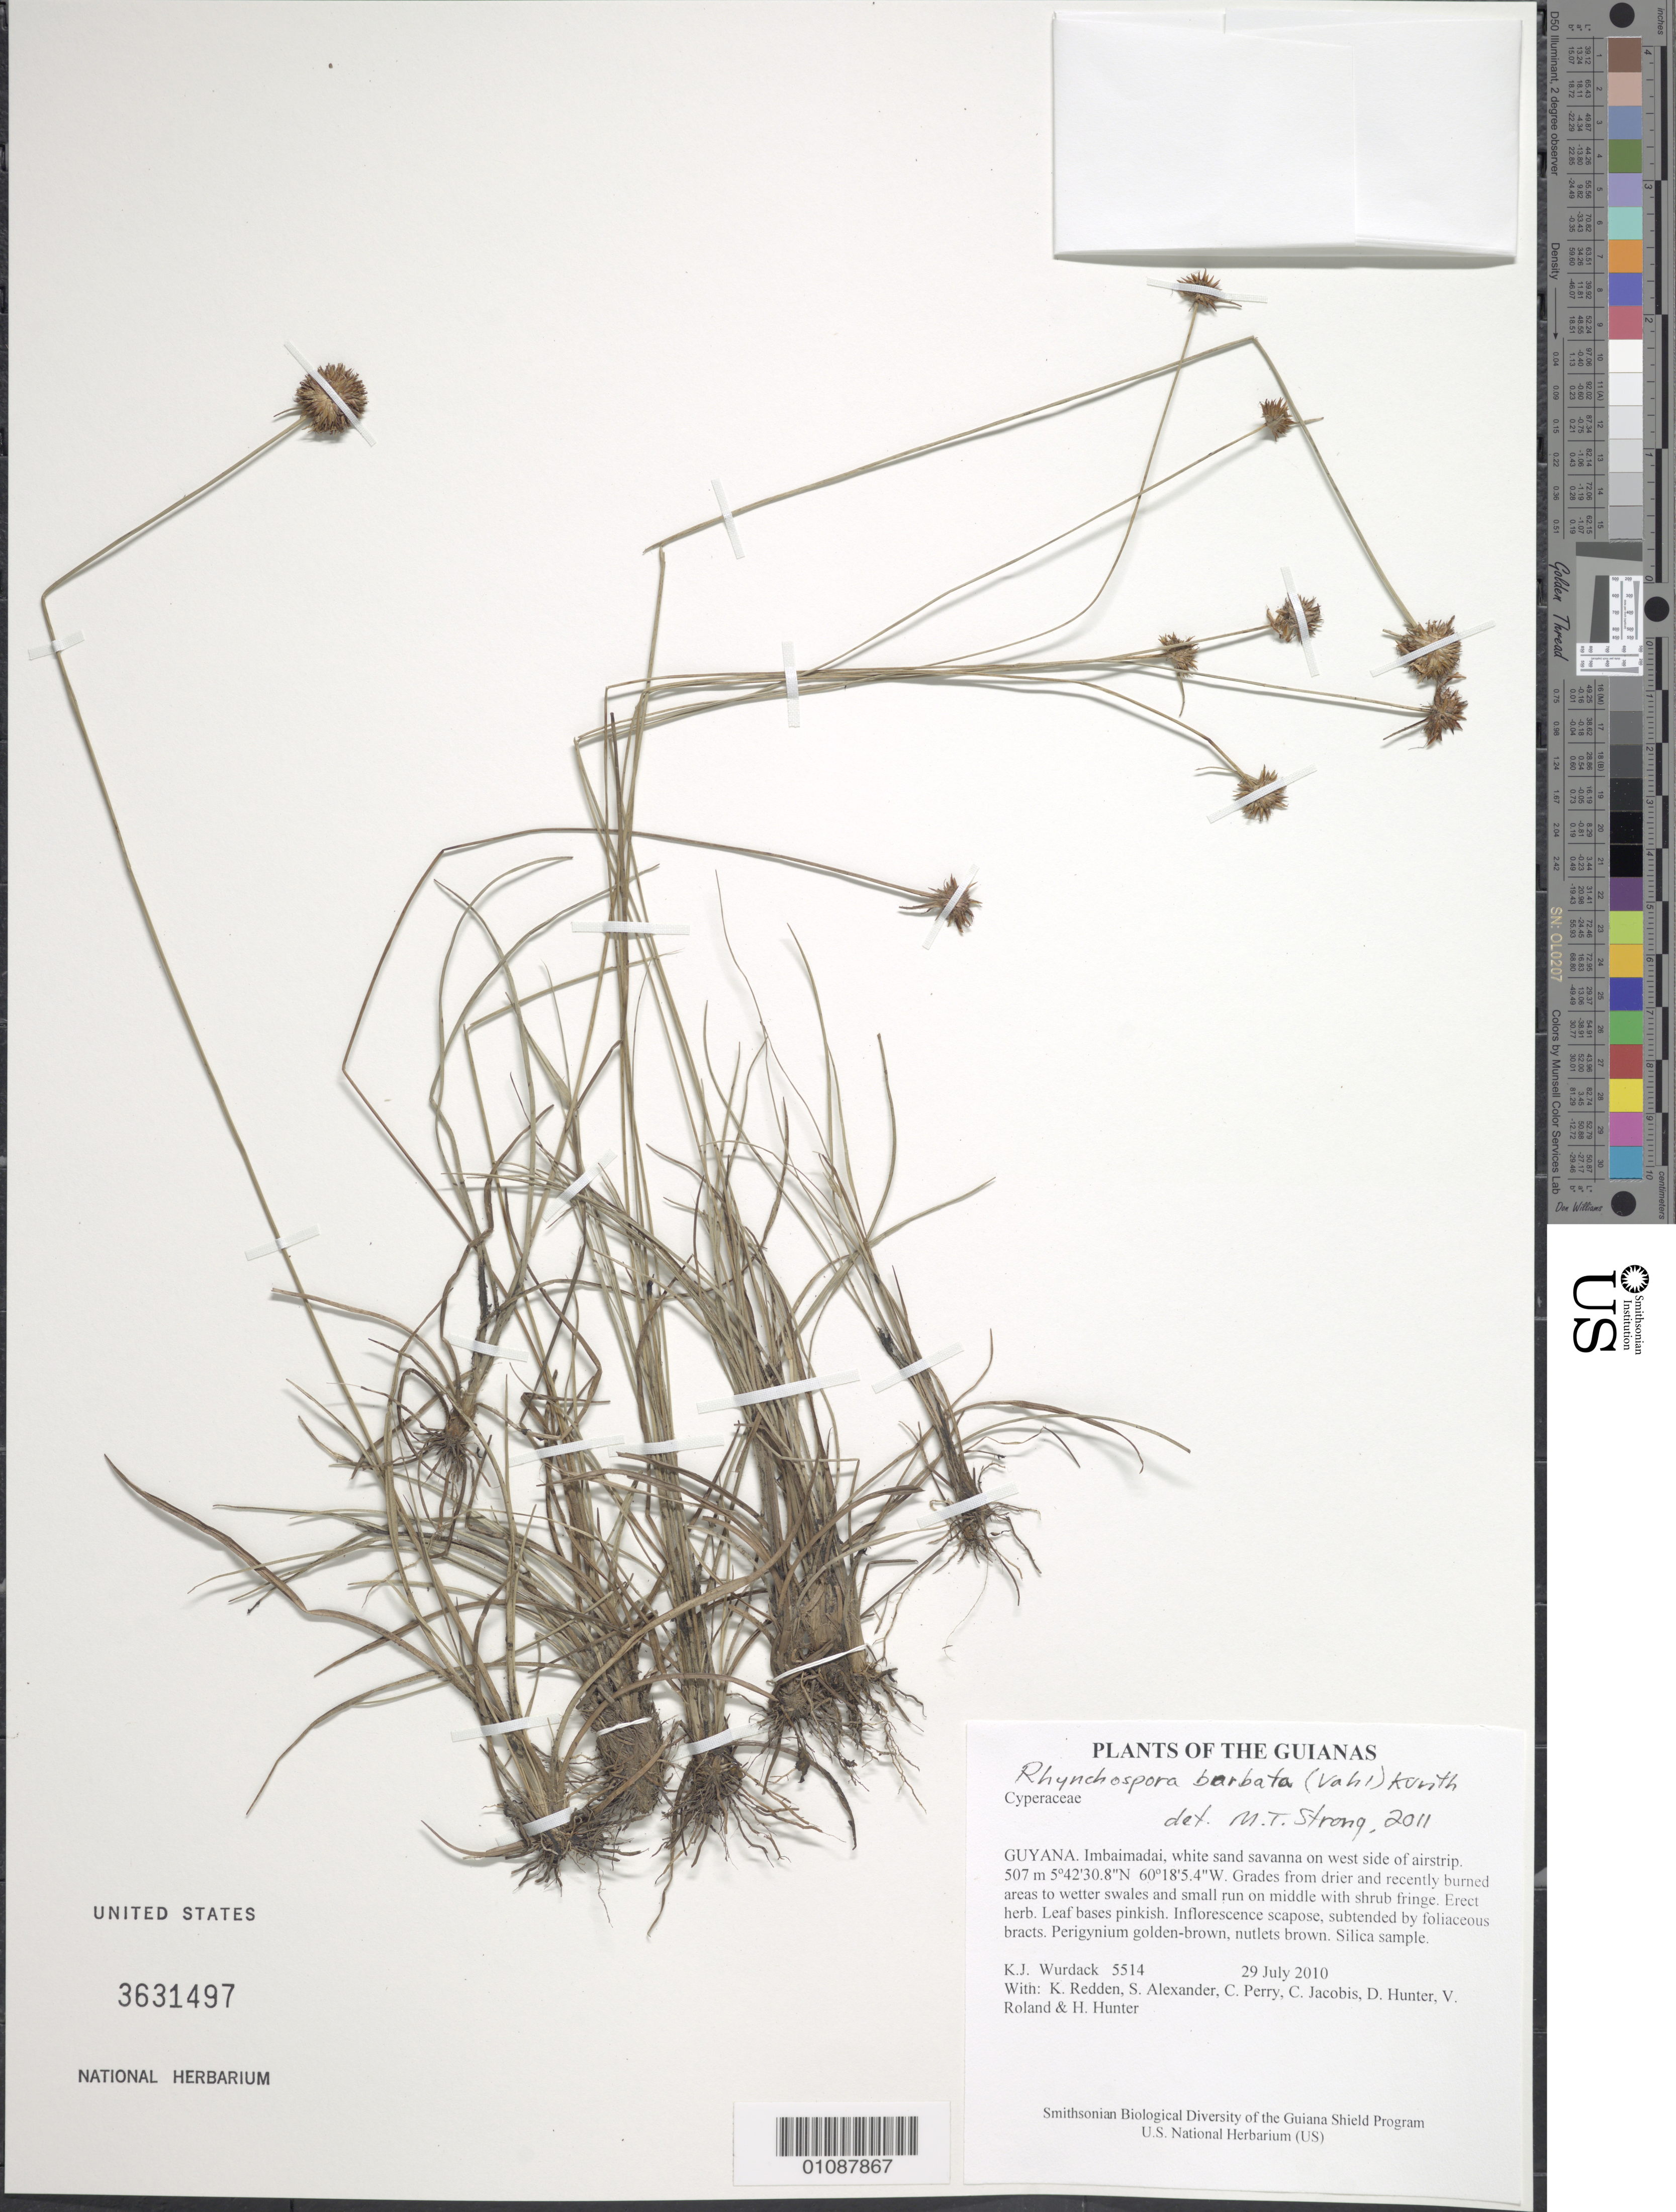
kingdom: Plantae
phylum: Tracheophyta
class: Liliopsida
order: Poales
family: Cyperaceae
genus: Rhynchospora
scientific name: Rhynchospora barbata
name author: (Vahl) Kunth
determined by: Alves, K.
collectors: K. Wurdack, K. M. Redden, S. N. Alexander, C. Perry, C. Jacobis, D. Hunter, V. Roland & H. Hunter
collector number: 5514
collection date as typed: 29 July 2010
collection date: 2010-07-29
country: Guyana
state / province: Cuyuni-Mazaruni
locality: Imbaimadai, white sand savanna on west side of airstrip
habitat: Grades from drier and recently burned areas to wetter swales and small run on middle with shrub fringe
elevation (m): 507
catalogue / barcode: US 3631497